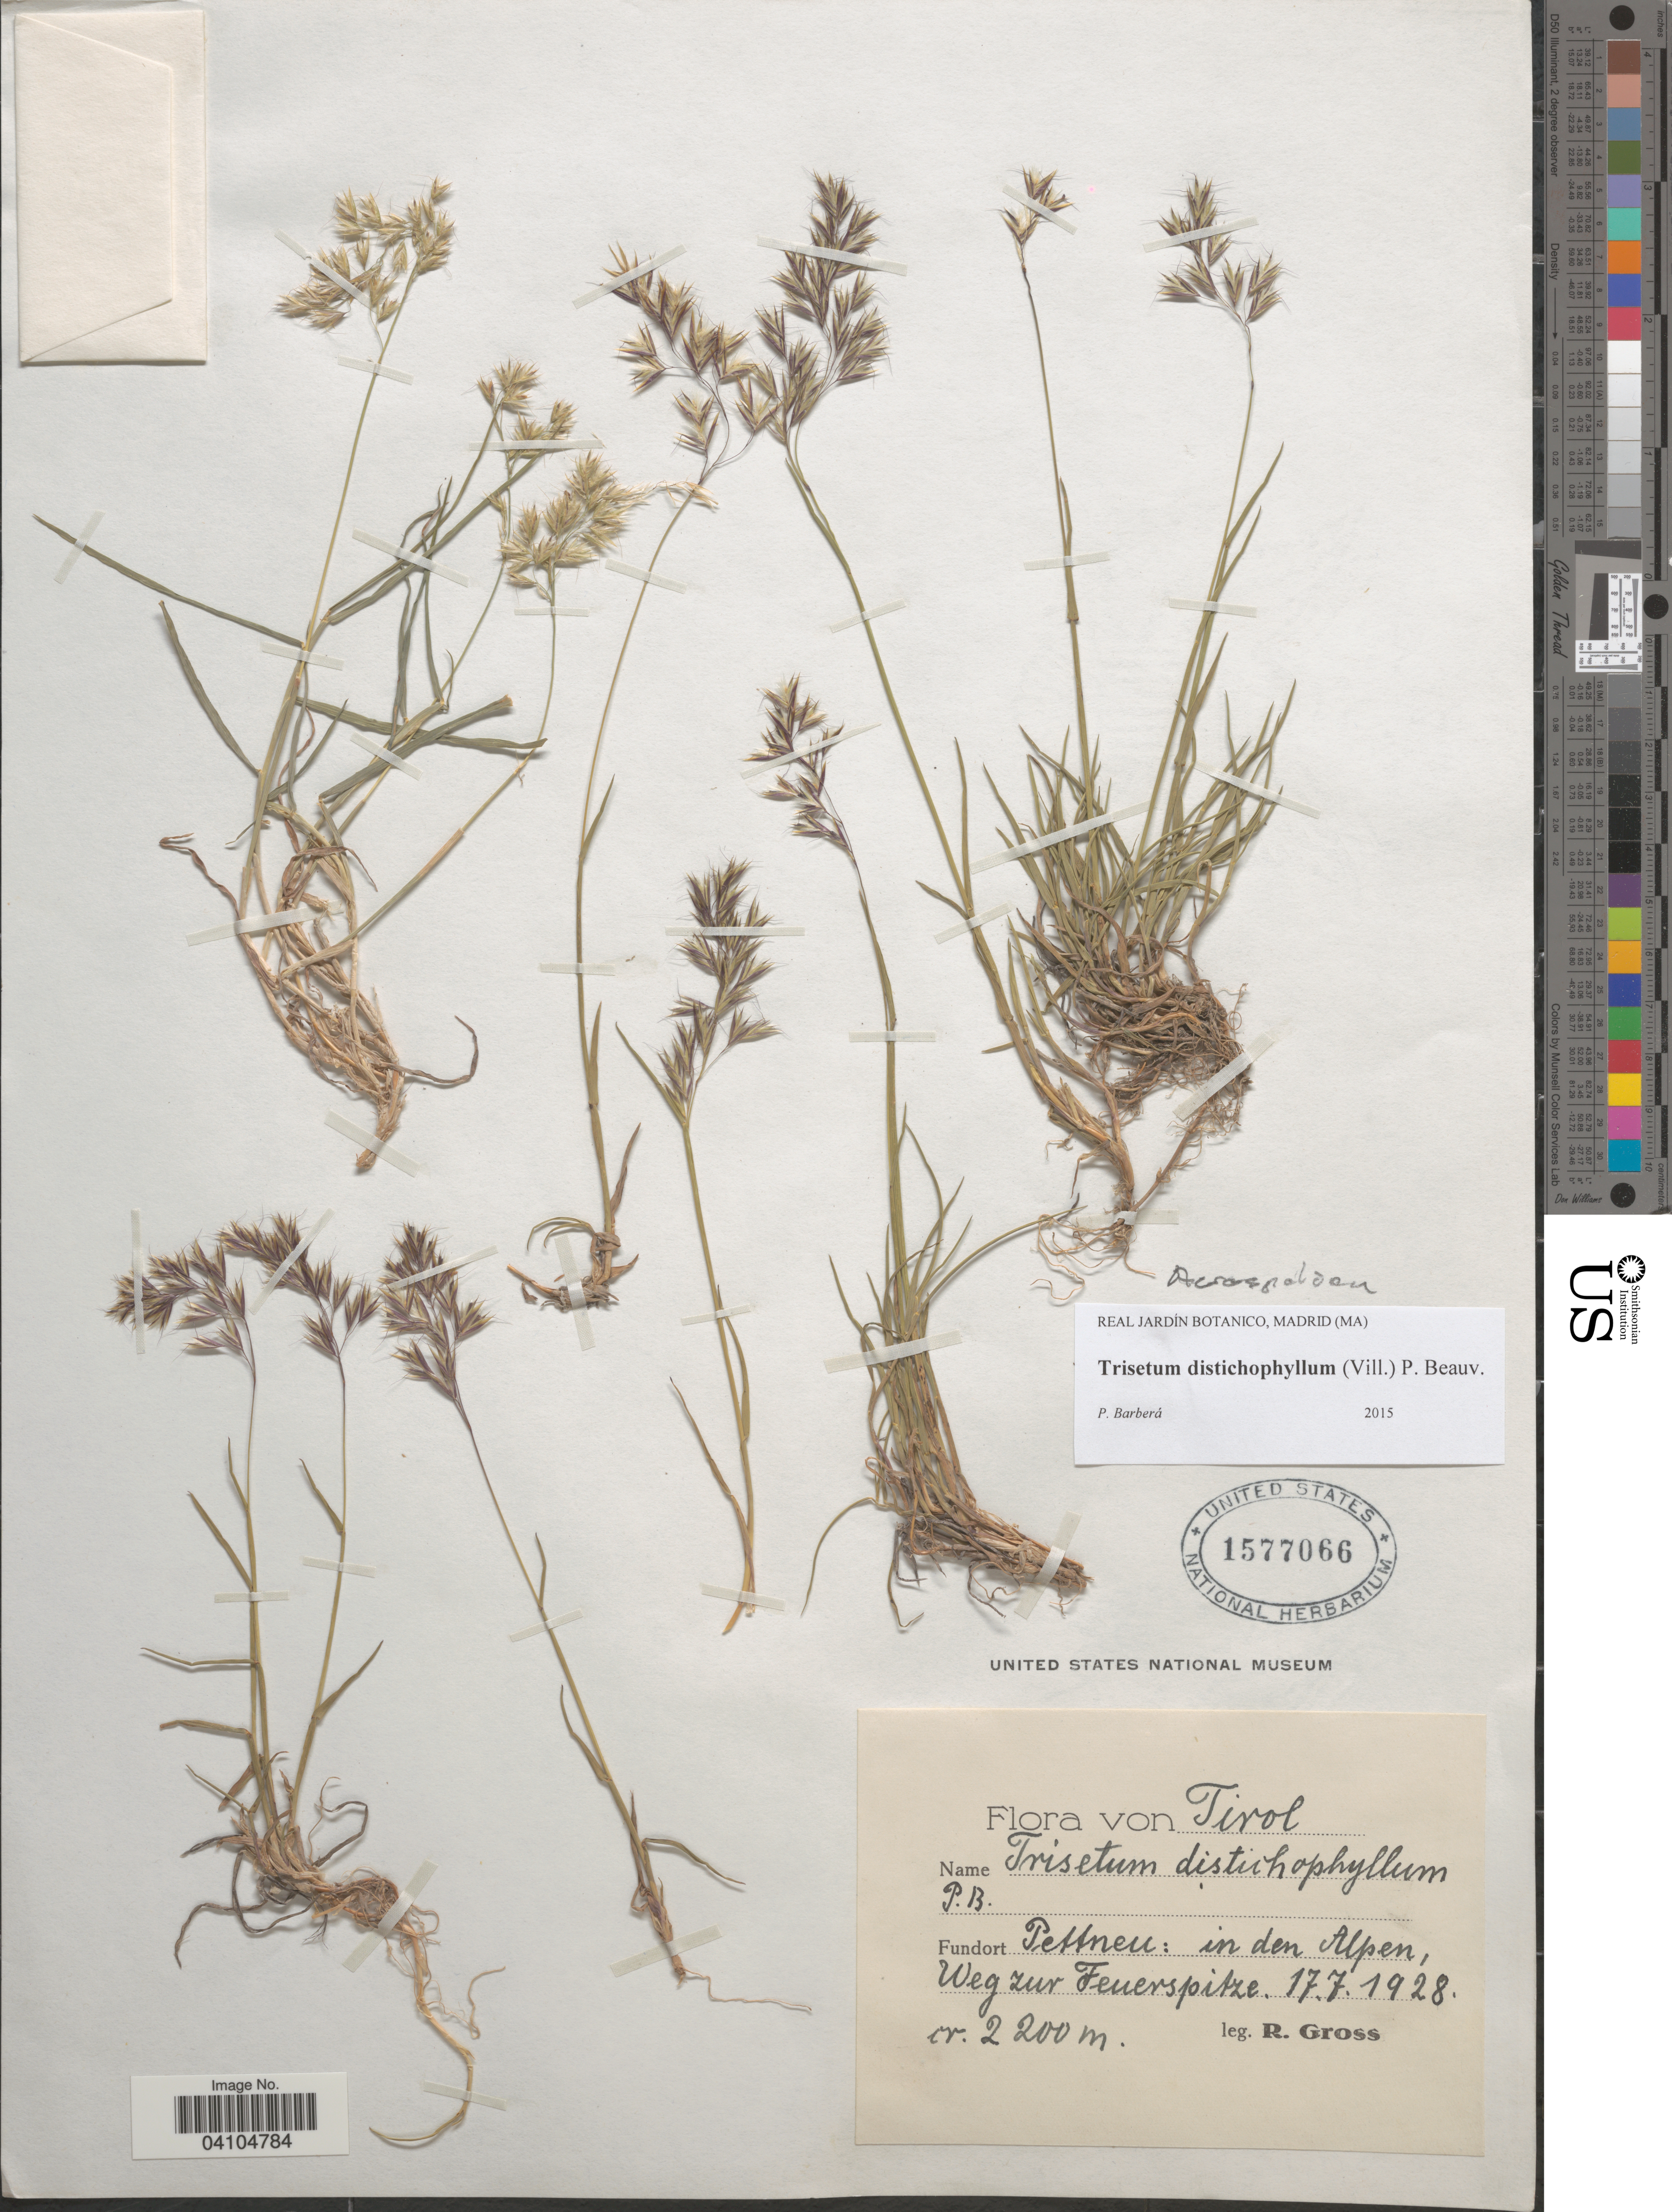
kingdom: Plantae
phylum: Tracheophyta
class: Liliopsida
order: Poales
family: Poaceae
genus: Acrospelion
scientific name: Acrospelion distichophyllum ined.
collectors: R. Gross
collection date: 1928-07-17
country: Austria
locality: Tirol. Pettneu: in den Alpen, Weg zur Feuerspitze.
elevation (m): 2200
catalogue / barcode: US 1577066